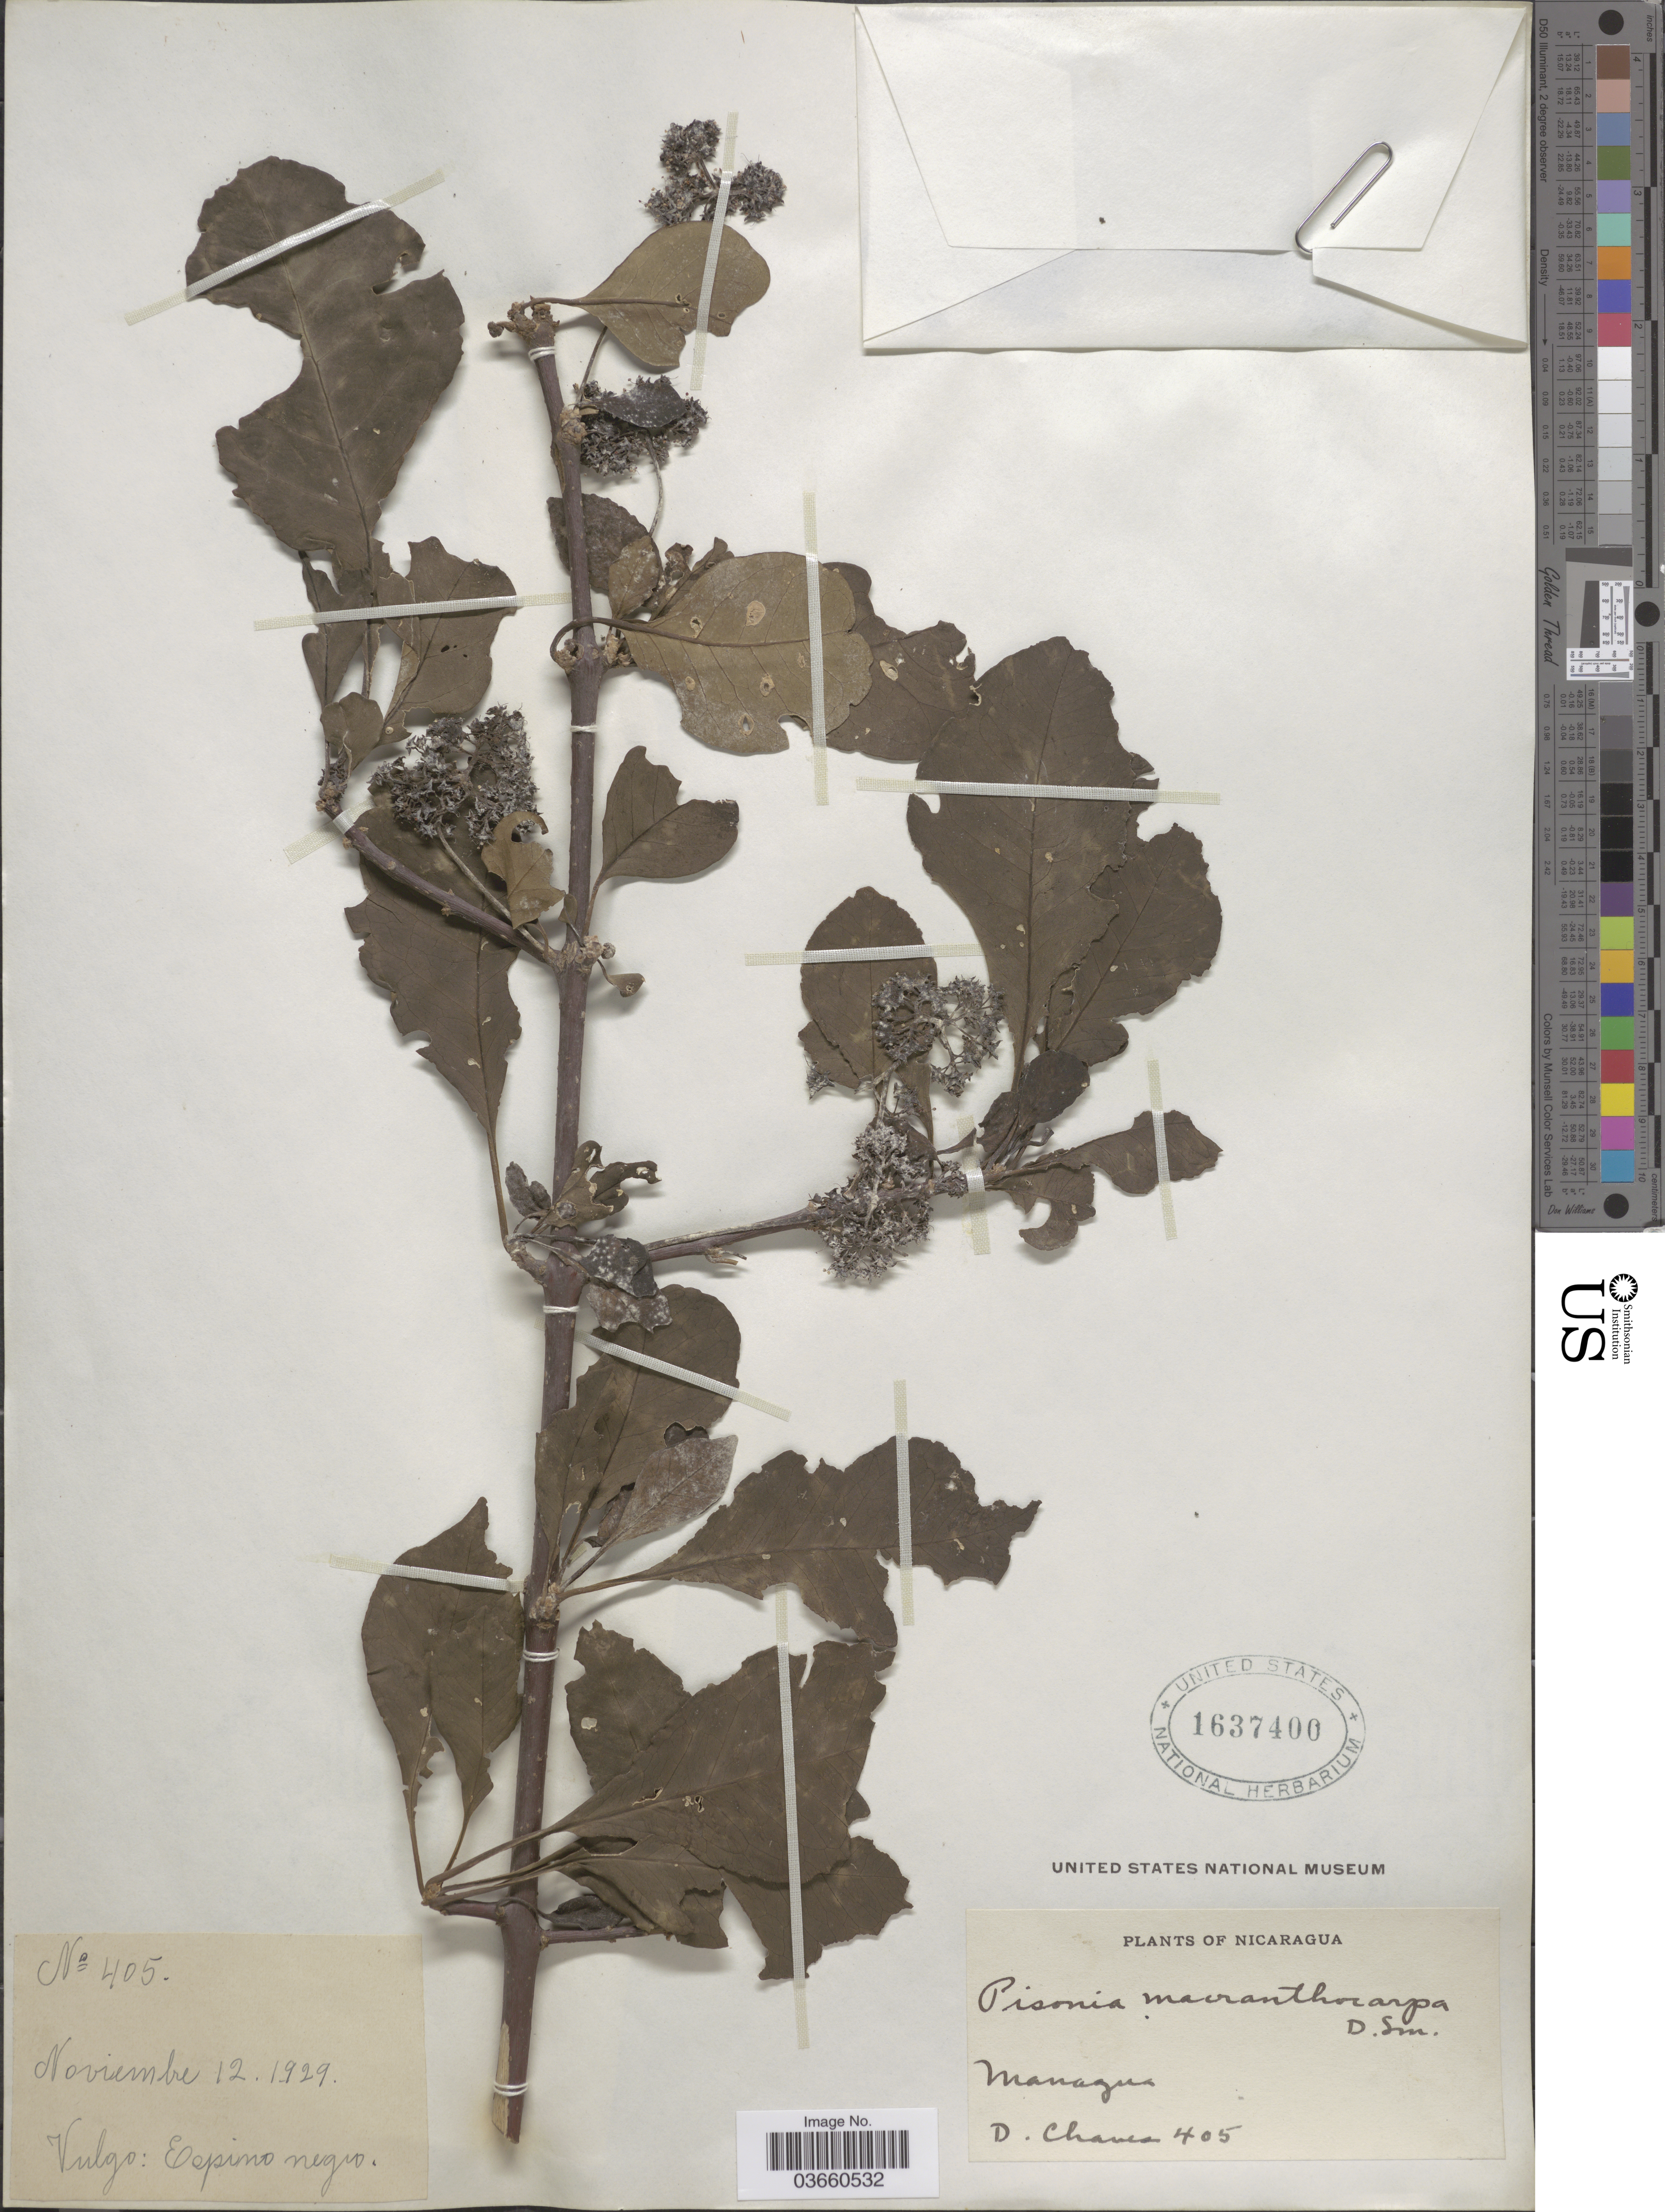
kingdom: Plantae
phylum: Tracheophyta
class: Magnoliopsida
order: Caryophyllales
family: Nyctaginaceae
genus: Pisonia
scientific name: Pisonia macranthocarpa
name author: (Donn. Sm.) Donn. Sm.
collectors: D. Chaves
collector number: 405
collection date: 1929-11-12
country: Nicaragua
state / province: Managua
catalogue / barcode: US 1637400